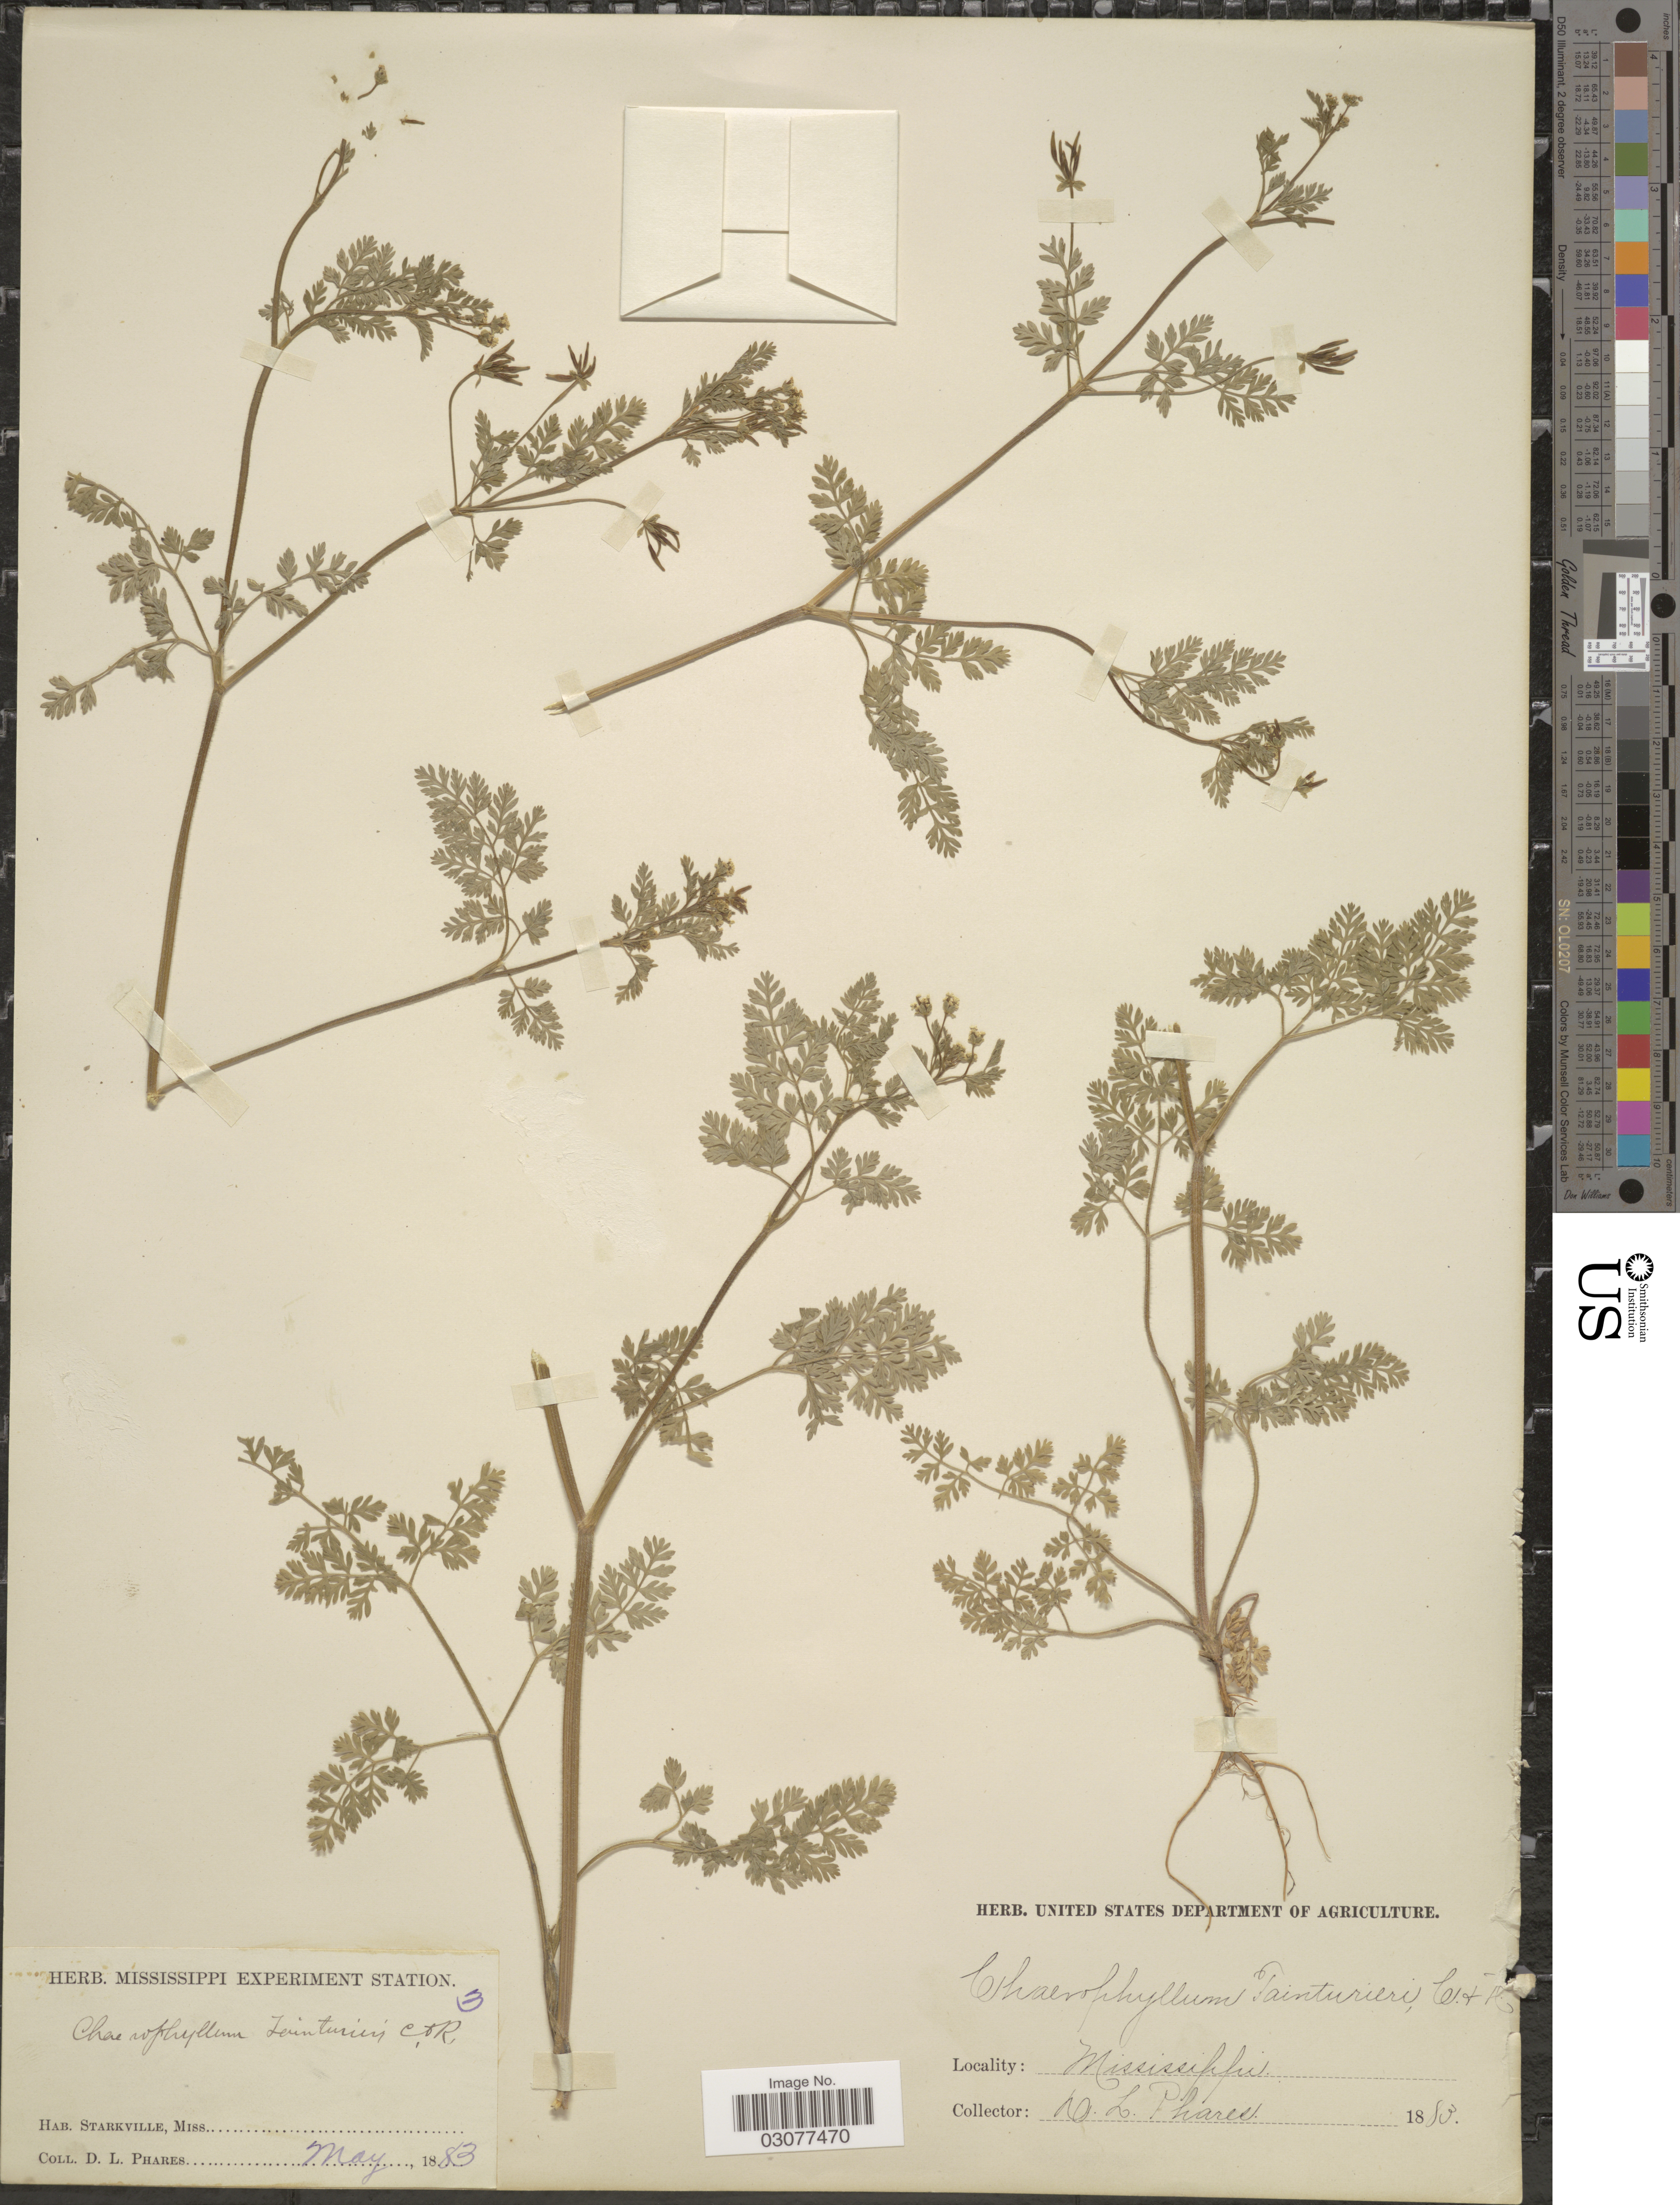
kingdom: Plantae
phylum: Tracheophyta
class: Magnoliopsida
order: Apiales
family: Apiaceae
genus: Chaerophyllum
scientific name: Chaerophyllum tainturieri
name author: Hook.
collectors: D. Phares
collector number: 3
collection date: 1883-05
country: United States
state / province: Mississippi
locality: Starkville.